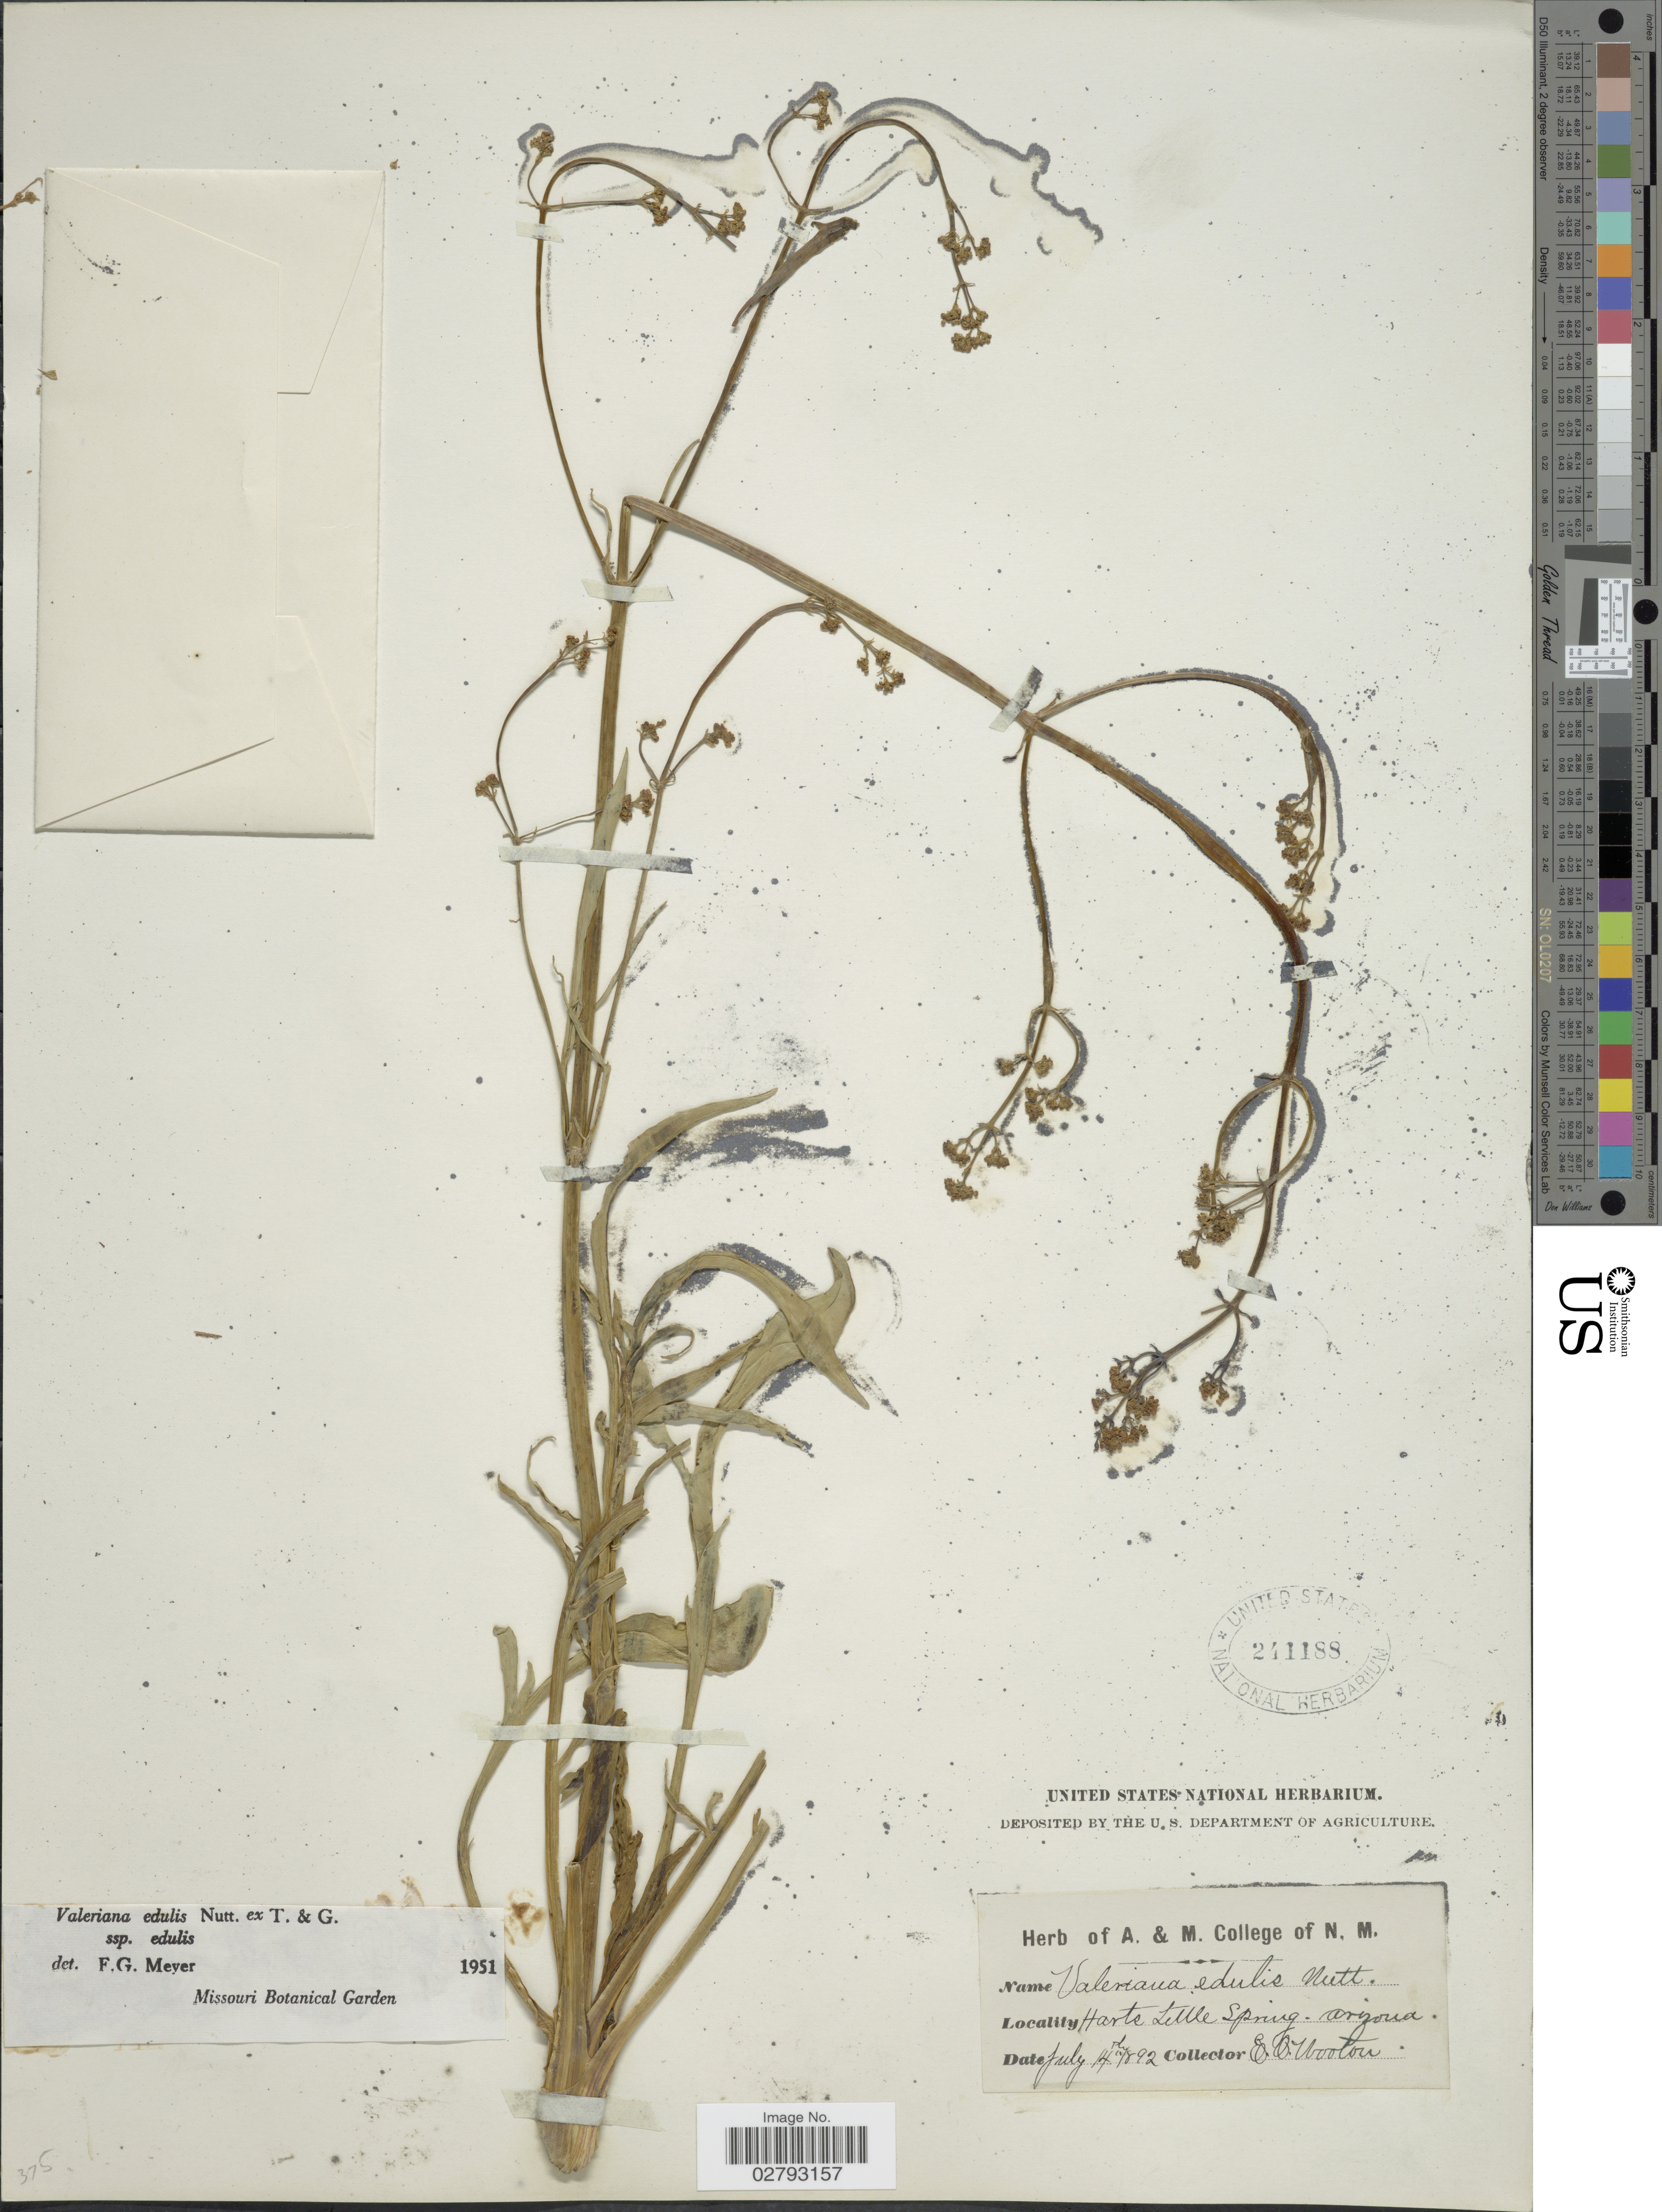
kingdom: Plantae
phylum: Tracheophyta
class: Magnoliopsida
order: Dipsacales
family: Caprifoliaceae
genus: Valeriana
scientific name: Valeriana edulis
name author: Nutt.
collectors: E. O. Wooton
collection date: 1892-07-14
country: United States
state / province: Arizona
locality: Harts Little Spring.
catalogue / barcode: US 241188